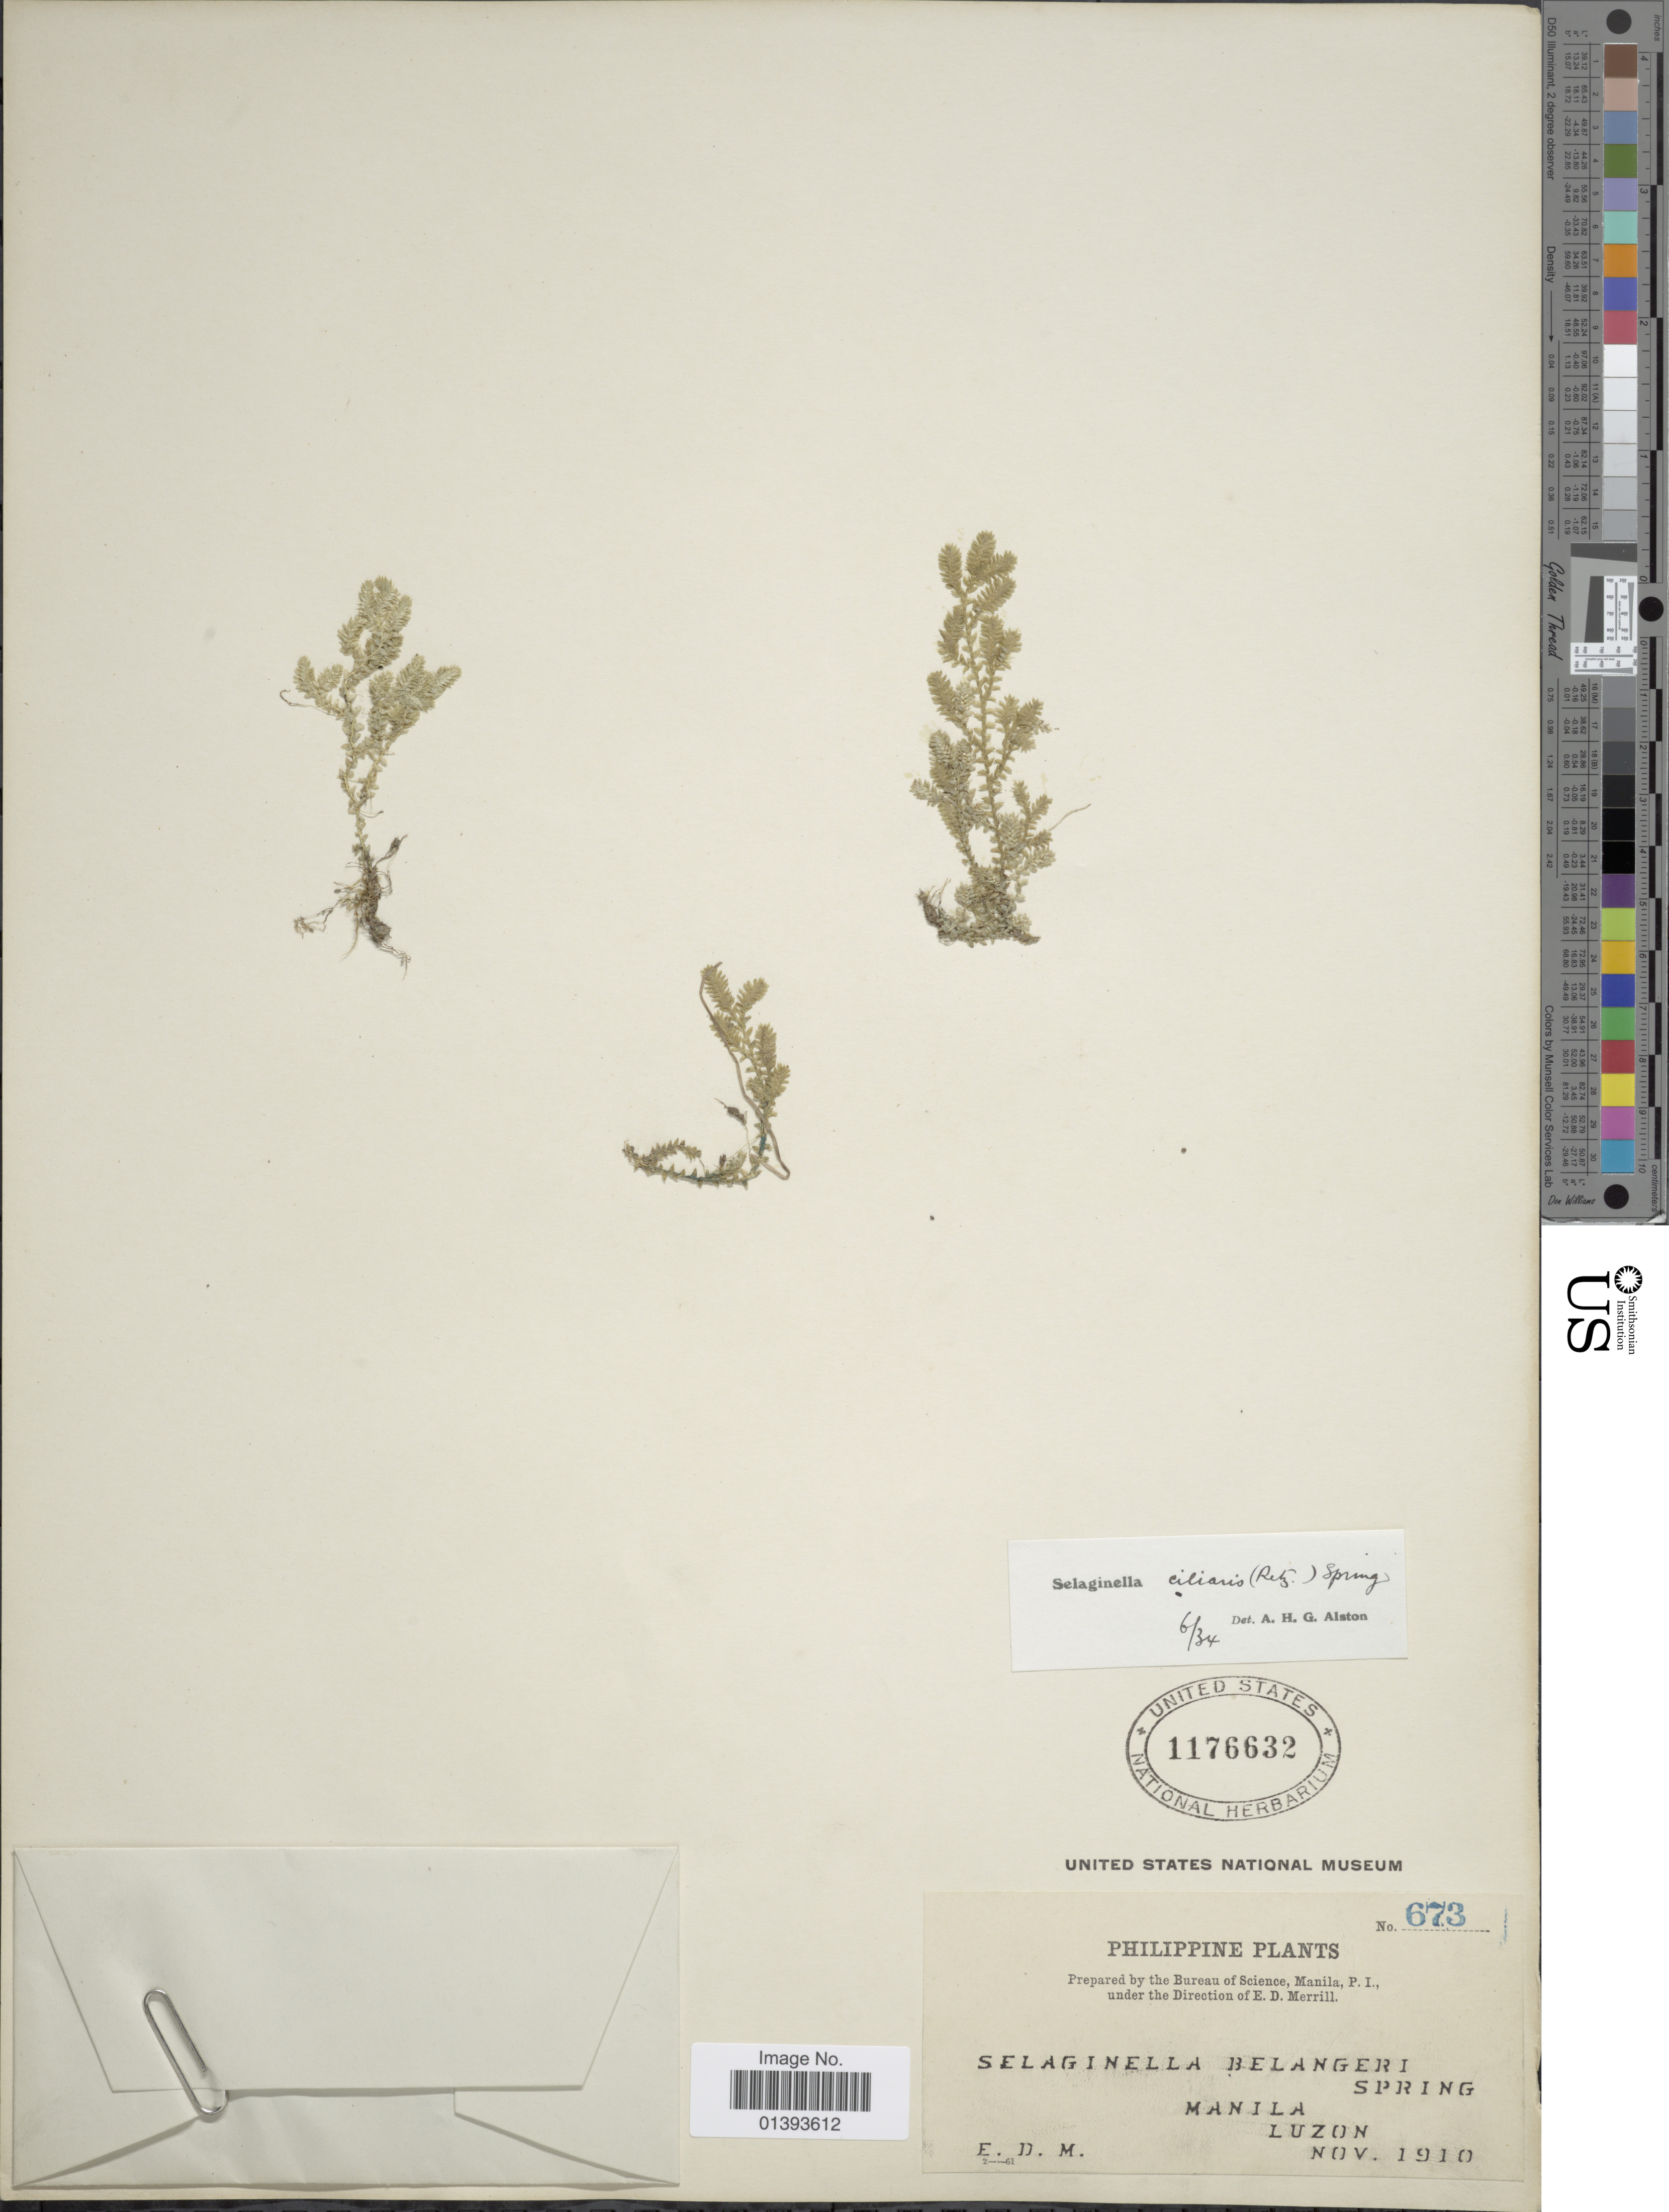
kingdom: Plantae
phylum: Tracheophyta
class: Lycopodiopsida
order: Selaginellales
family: Selaginellaceae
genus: Selaginella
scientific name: Selaginella ciliaris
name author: (Retz.) Spring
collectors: E. D. Merrill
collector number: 673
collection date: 1910-11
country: Philippines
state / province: Central Luzon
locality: Manila, Luzon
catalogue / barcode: US 1176632